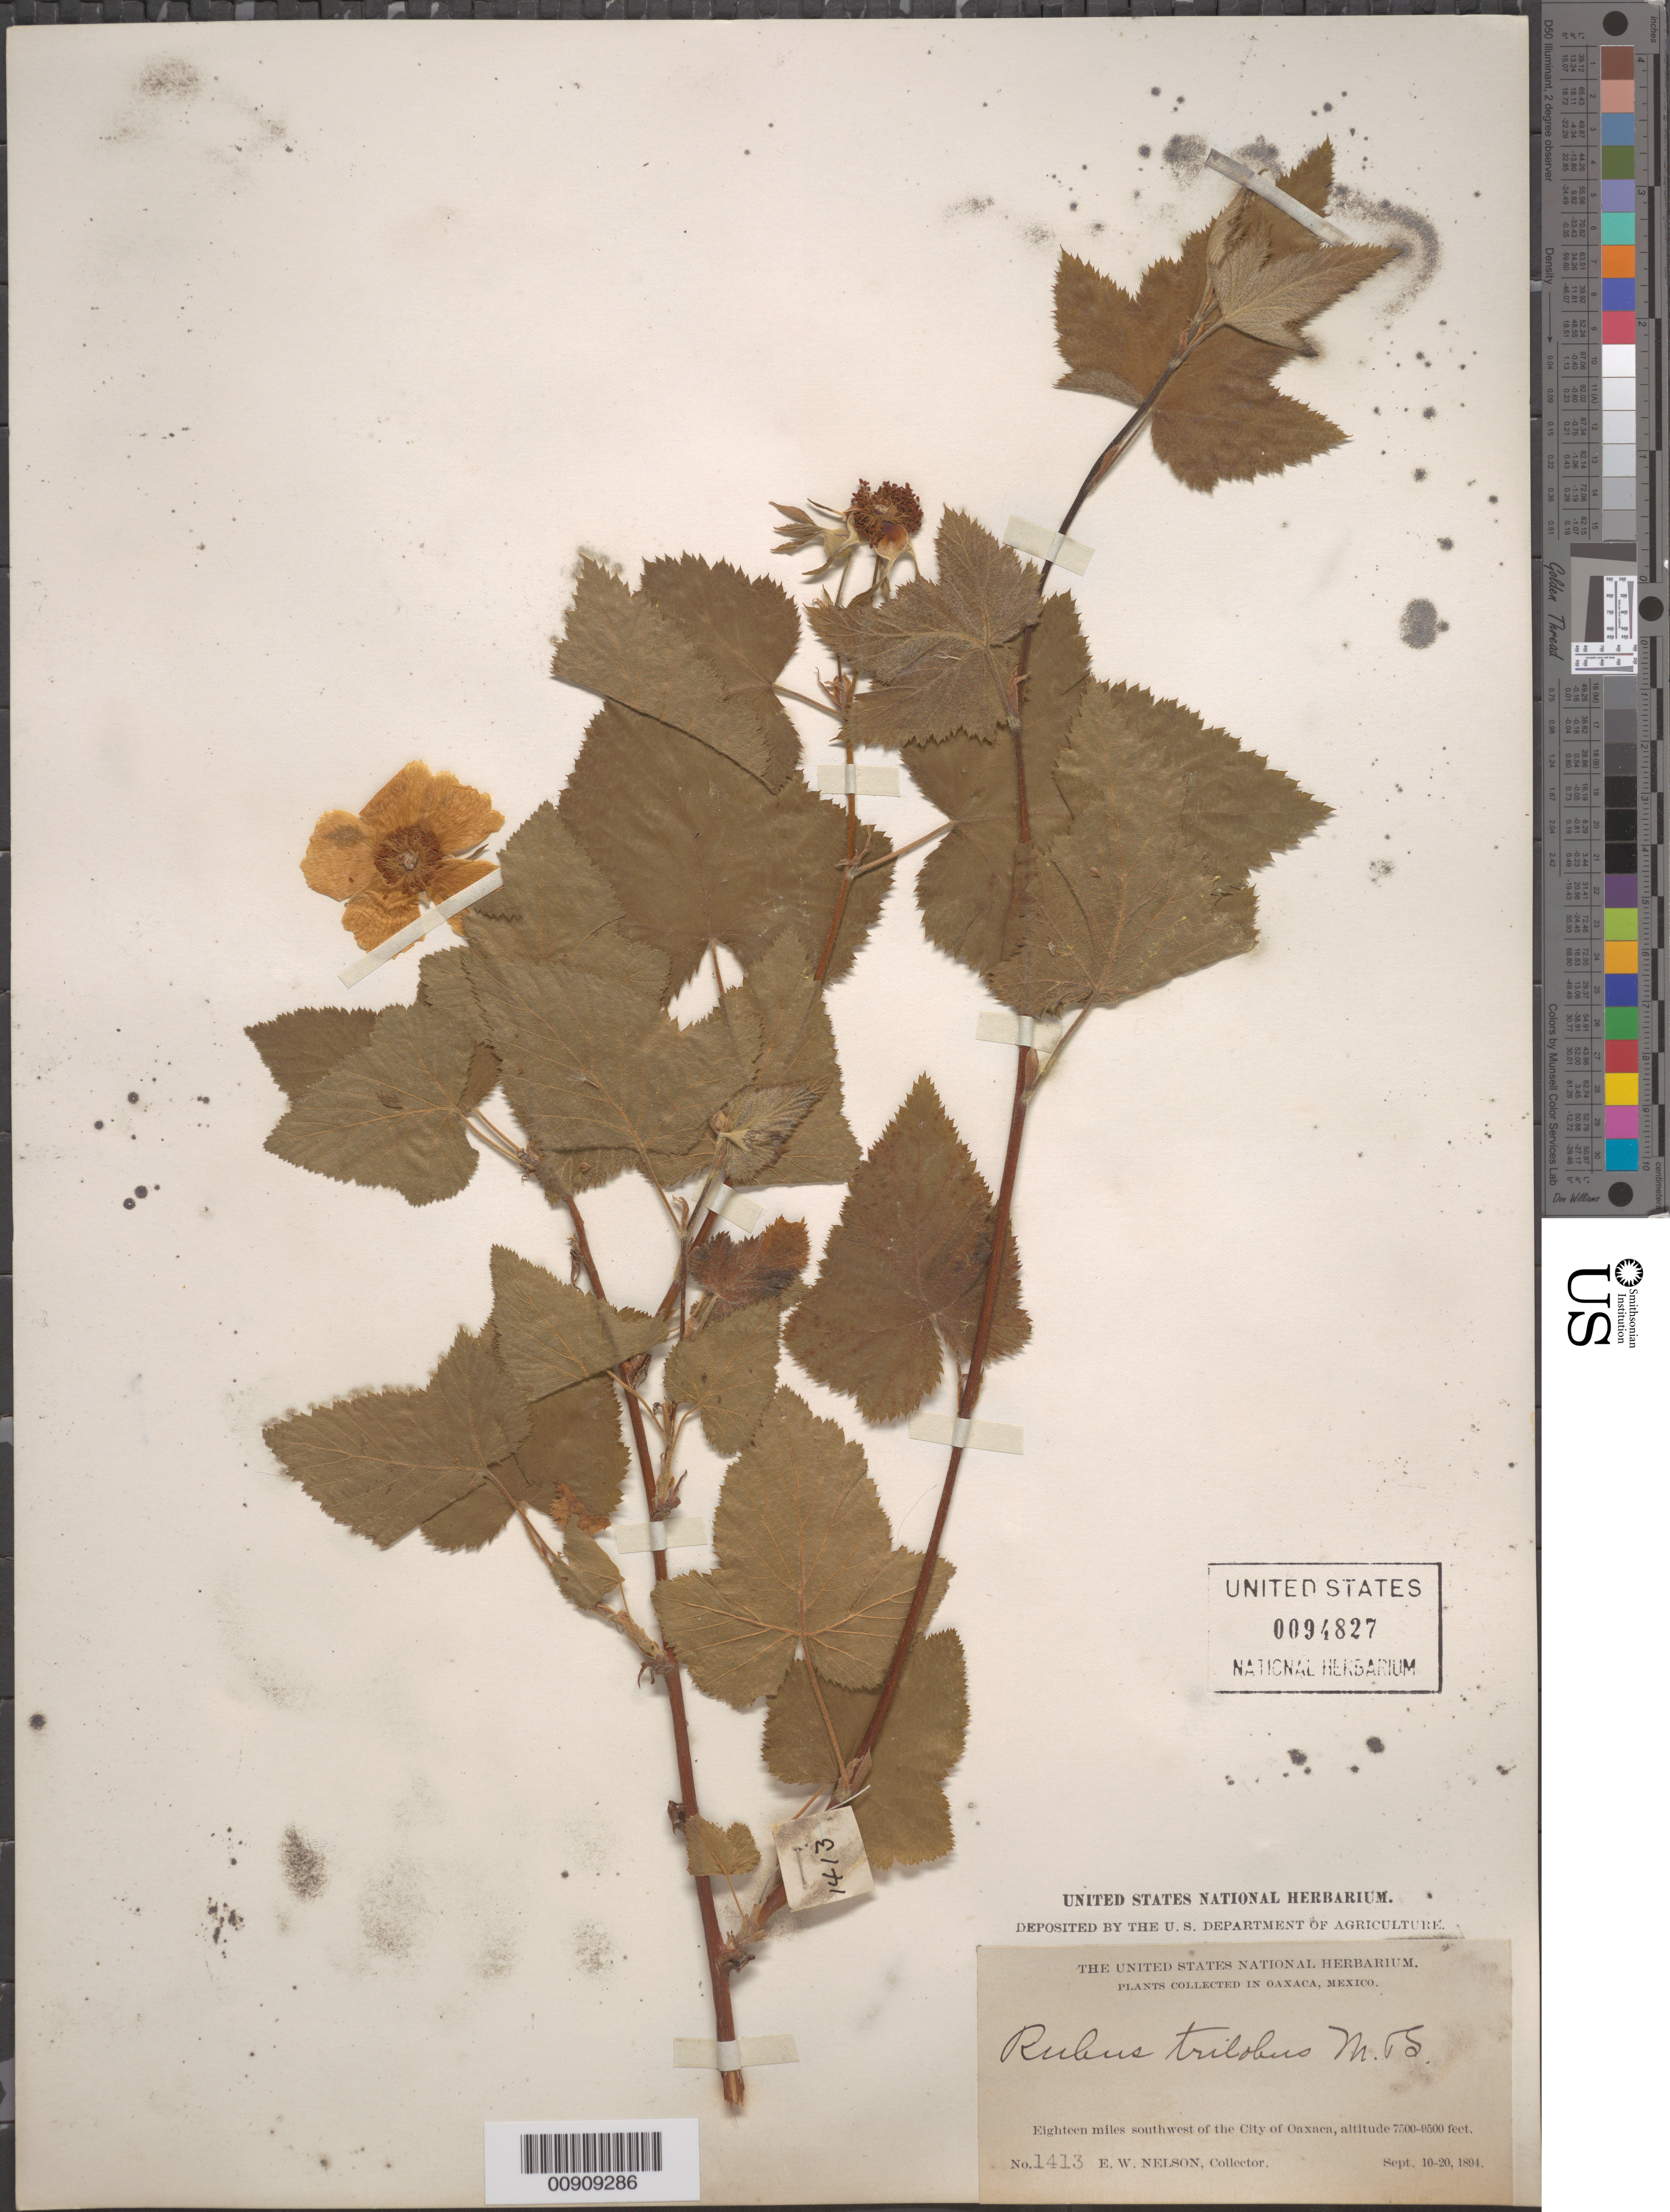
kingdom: Plantae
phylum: Tracheophyta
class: Magnoliopsida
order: Rosales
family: Rosaceae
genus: Rubus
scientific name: Rubus trilobus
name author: Moc. & Sessé ex Ser.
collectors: E. W. Nelson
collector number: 1413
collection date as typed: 10 Sep 1894 to 20 Sep 1894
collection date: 1894-09-10/1894-09-20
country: Mexico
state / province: Oaxaca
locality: Eighteen miles southwest of the City of Oaxaca.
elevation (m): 2286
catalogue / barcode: US 94827